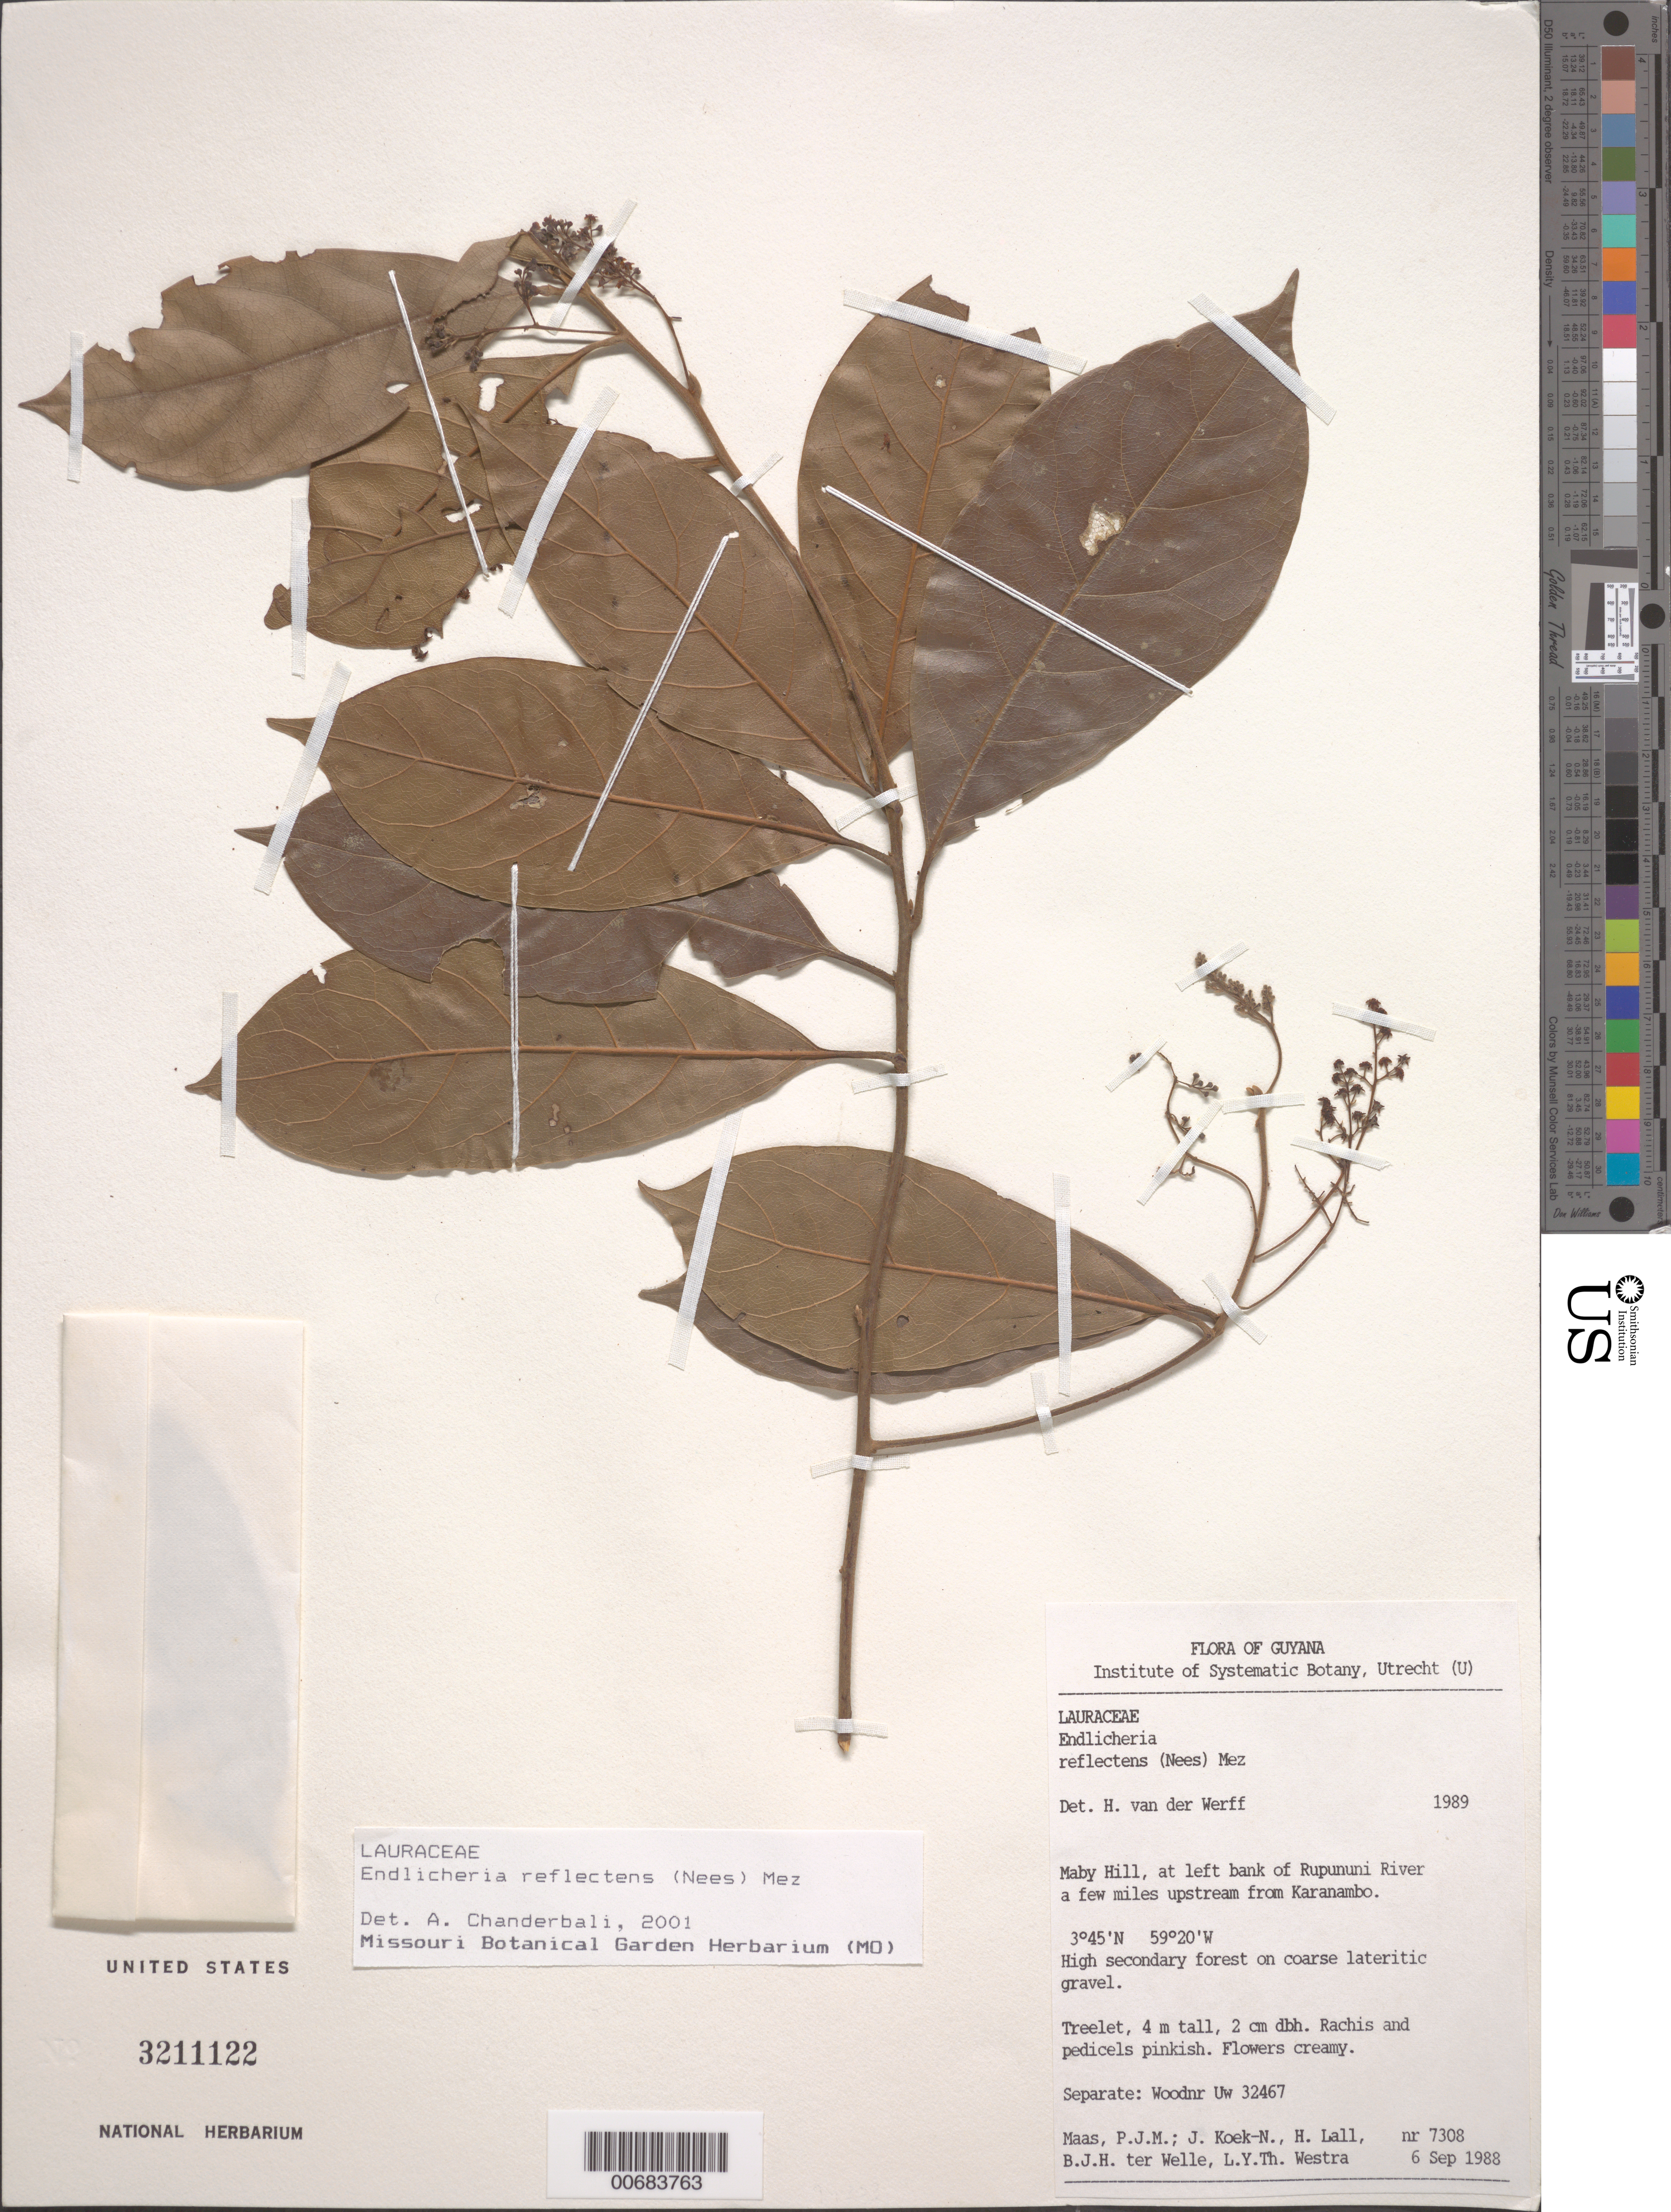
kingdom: Plantae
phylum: Tracheophyta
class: Magnoliopsida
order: Laurales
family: Lauraceae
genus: Endlicheria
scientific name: Endlicheria reflectens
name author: (Nees) Mez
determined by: Chanderbali, Andre Shashi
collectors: P. Maas, J. Koek-Noorman, H. Lall, B. Welle & L. Y. T. Westra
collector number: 7308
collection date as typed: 6-Sep-88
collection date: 1988-09-06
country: Guyana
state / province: U. Takutu-U. Essequibo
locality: Maby Hill, at left bank of Rupununi River a few miles upstream from Karanambo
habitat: High secondary forest on coarse lateritic gravel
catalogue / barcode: US 3211122